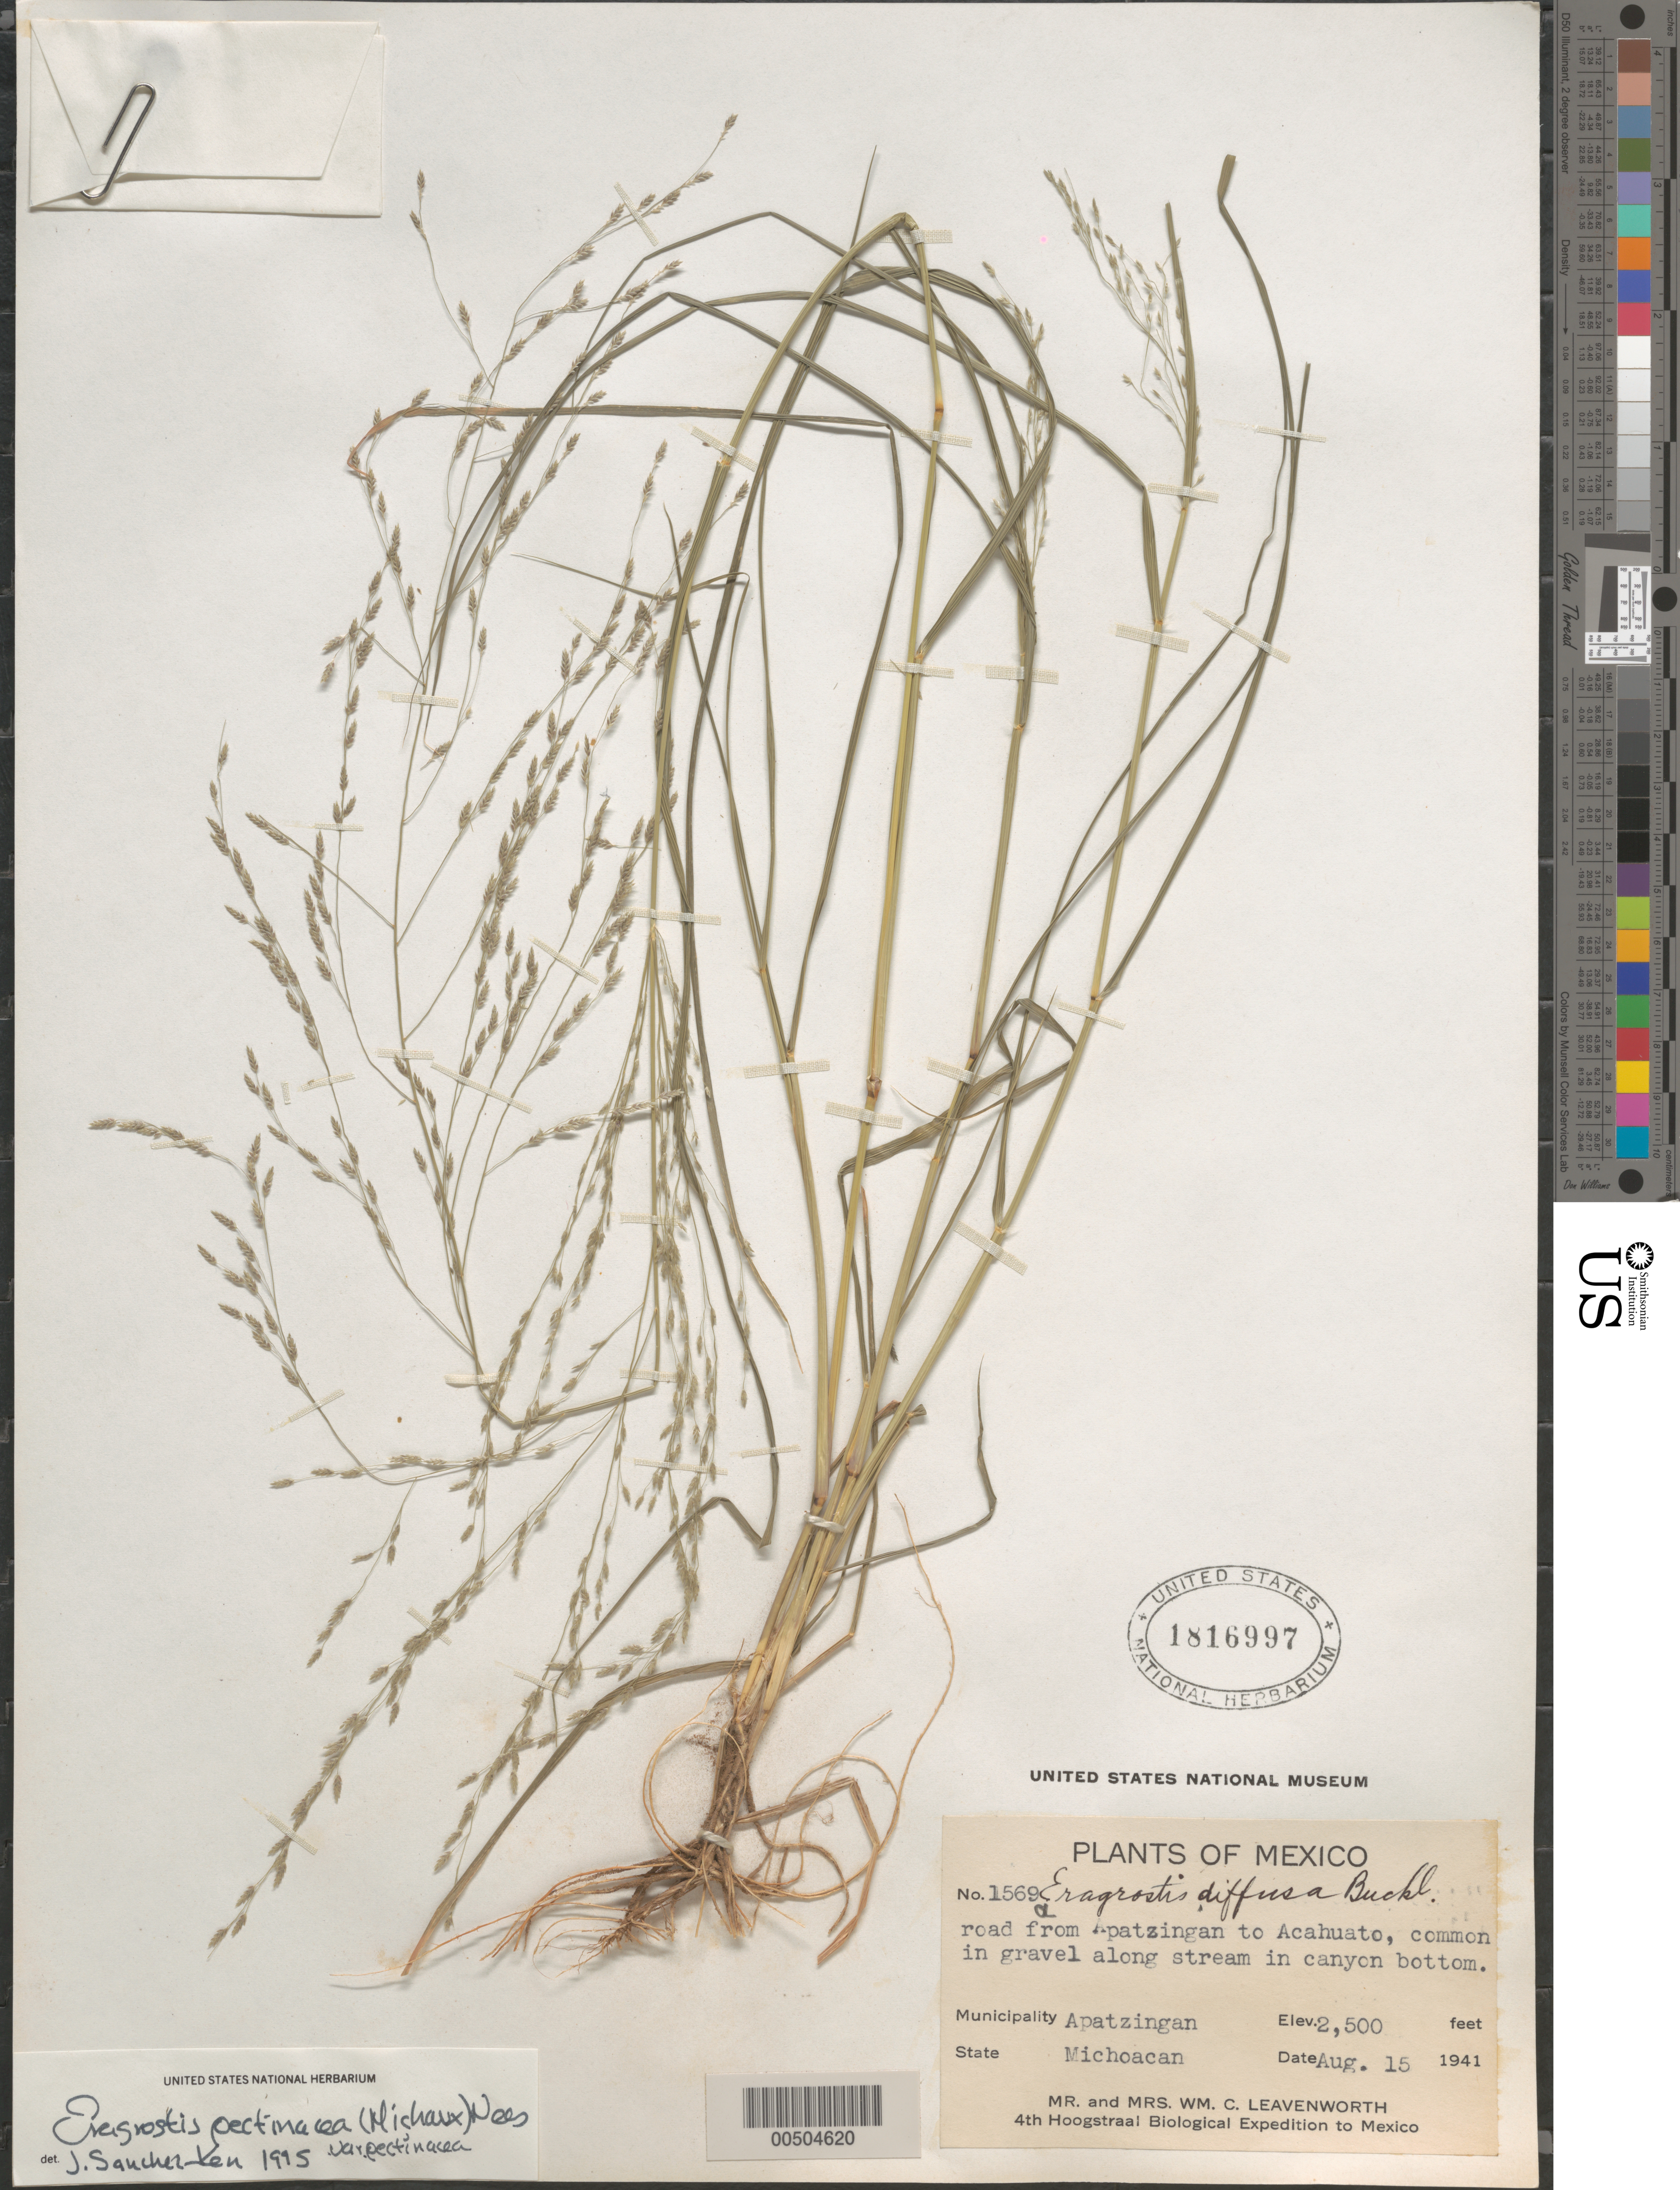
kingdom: Plantae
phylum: Tracheophyta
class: Liliopsida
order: Poales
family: Poaceae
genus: Eragrostis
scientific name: Eragrostis pectinacea var. pectinacea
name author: (Michx.) Nees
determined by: Sánchez-Ken, J. G.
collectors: W. C. Leavenworth & Mrs. W. C. Leavenworth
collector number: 1569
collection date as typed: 15 Aug 1941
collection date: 1941-08-15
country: Mexico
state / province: Michoacán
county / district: Apatzingán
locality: Rd from Apatzingan to Acahuato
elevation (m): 762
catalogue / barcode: US 1816997